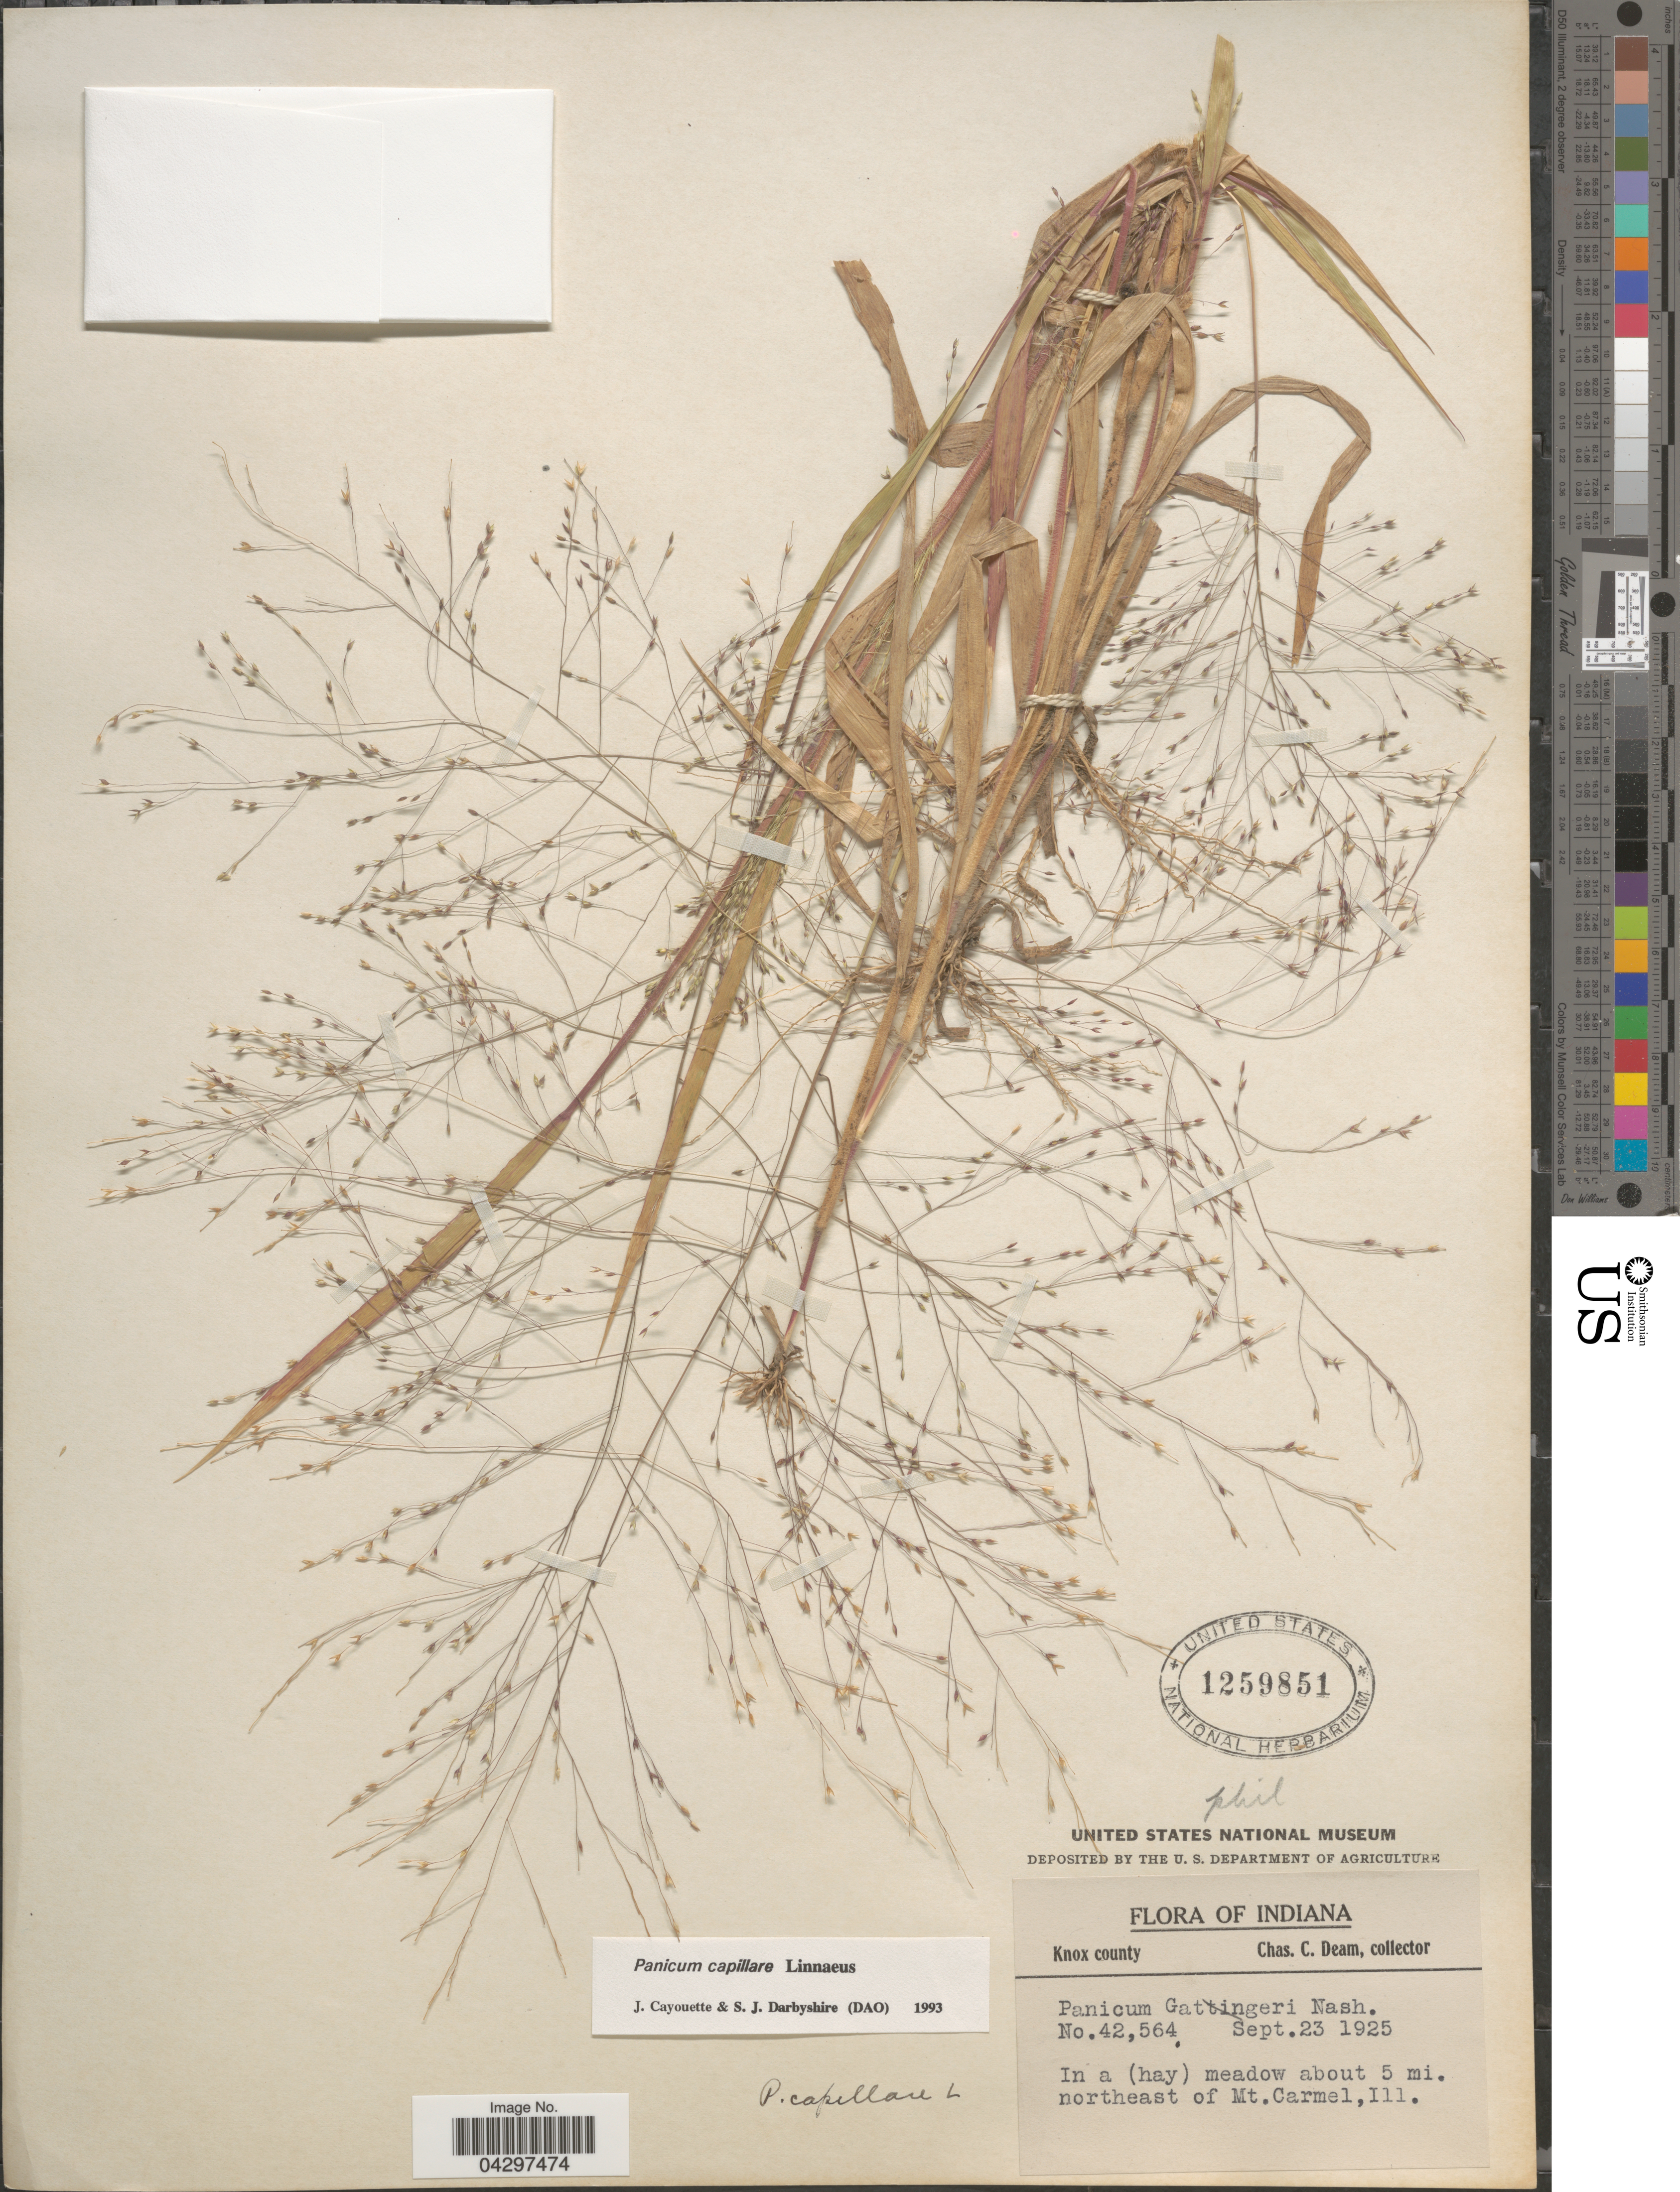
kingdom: Plantae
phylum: Tracheophyta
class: Liliopsida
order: Poales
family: Poaceae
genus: Panicum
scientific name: Panicum capillare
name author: L.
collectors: C. C. Deam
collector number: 42564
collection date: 1925-09-23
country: United States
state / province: Indiana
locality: Knox county. In a (hay) meadow about 5 mi. northeast of Mt. Carmel.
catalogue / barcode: US 1259851